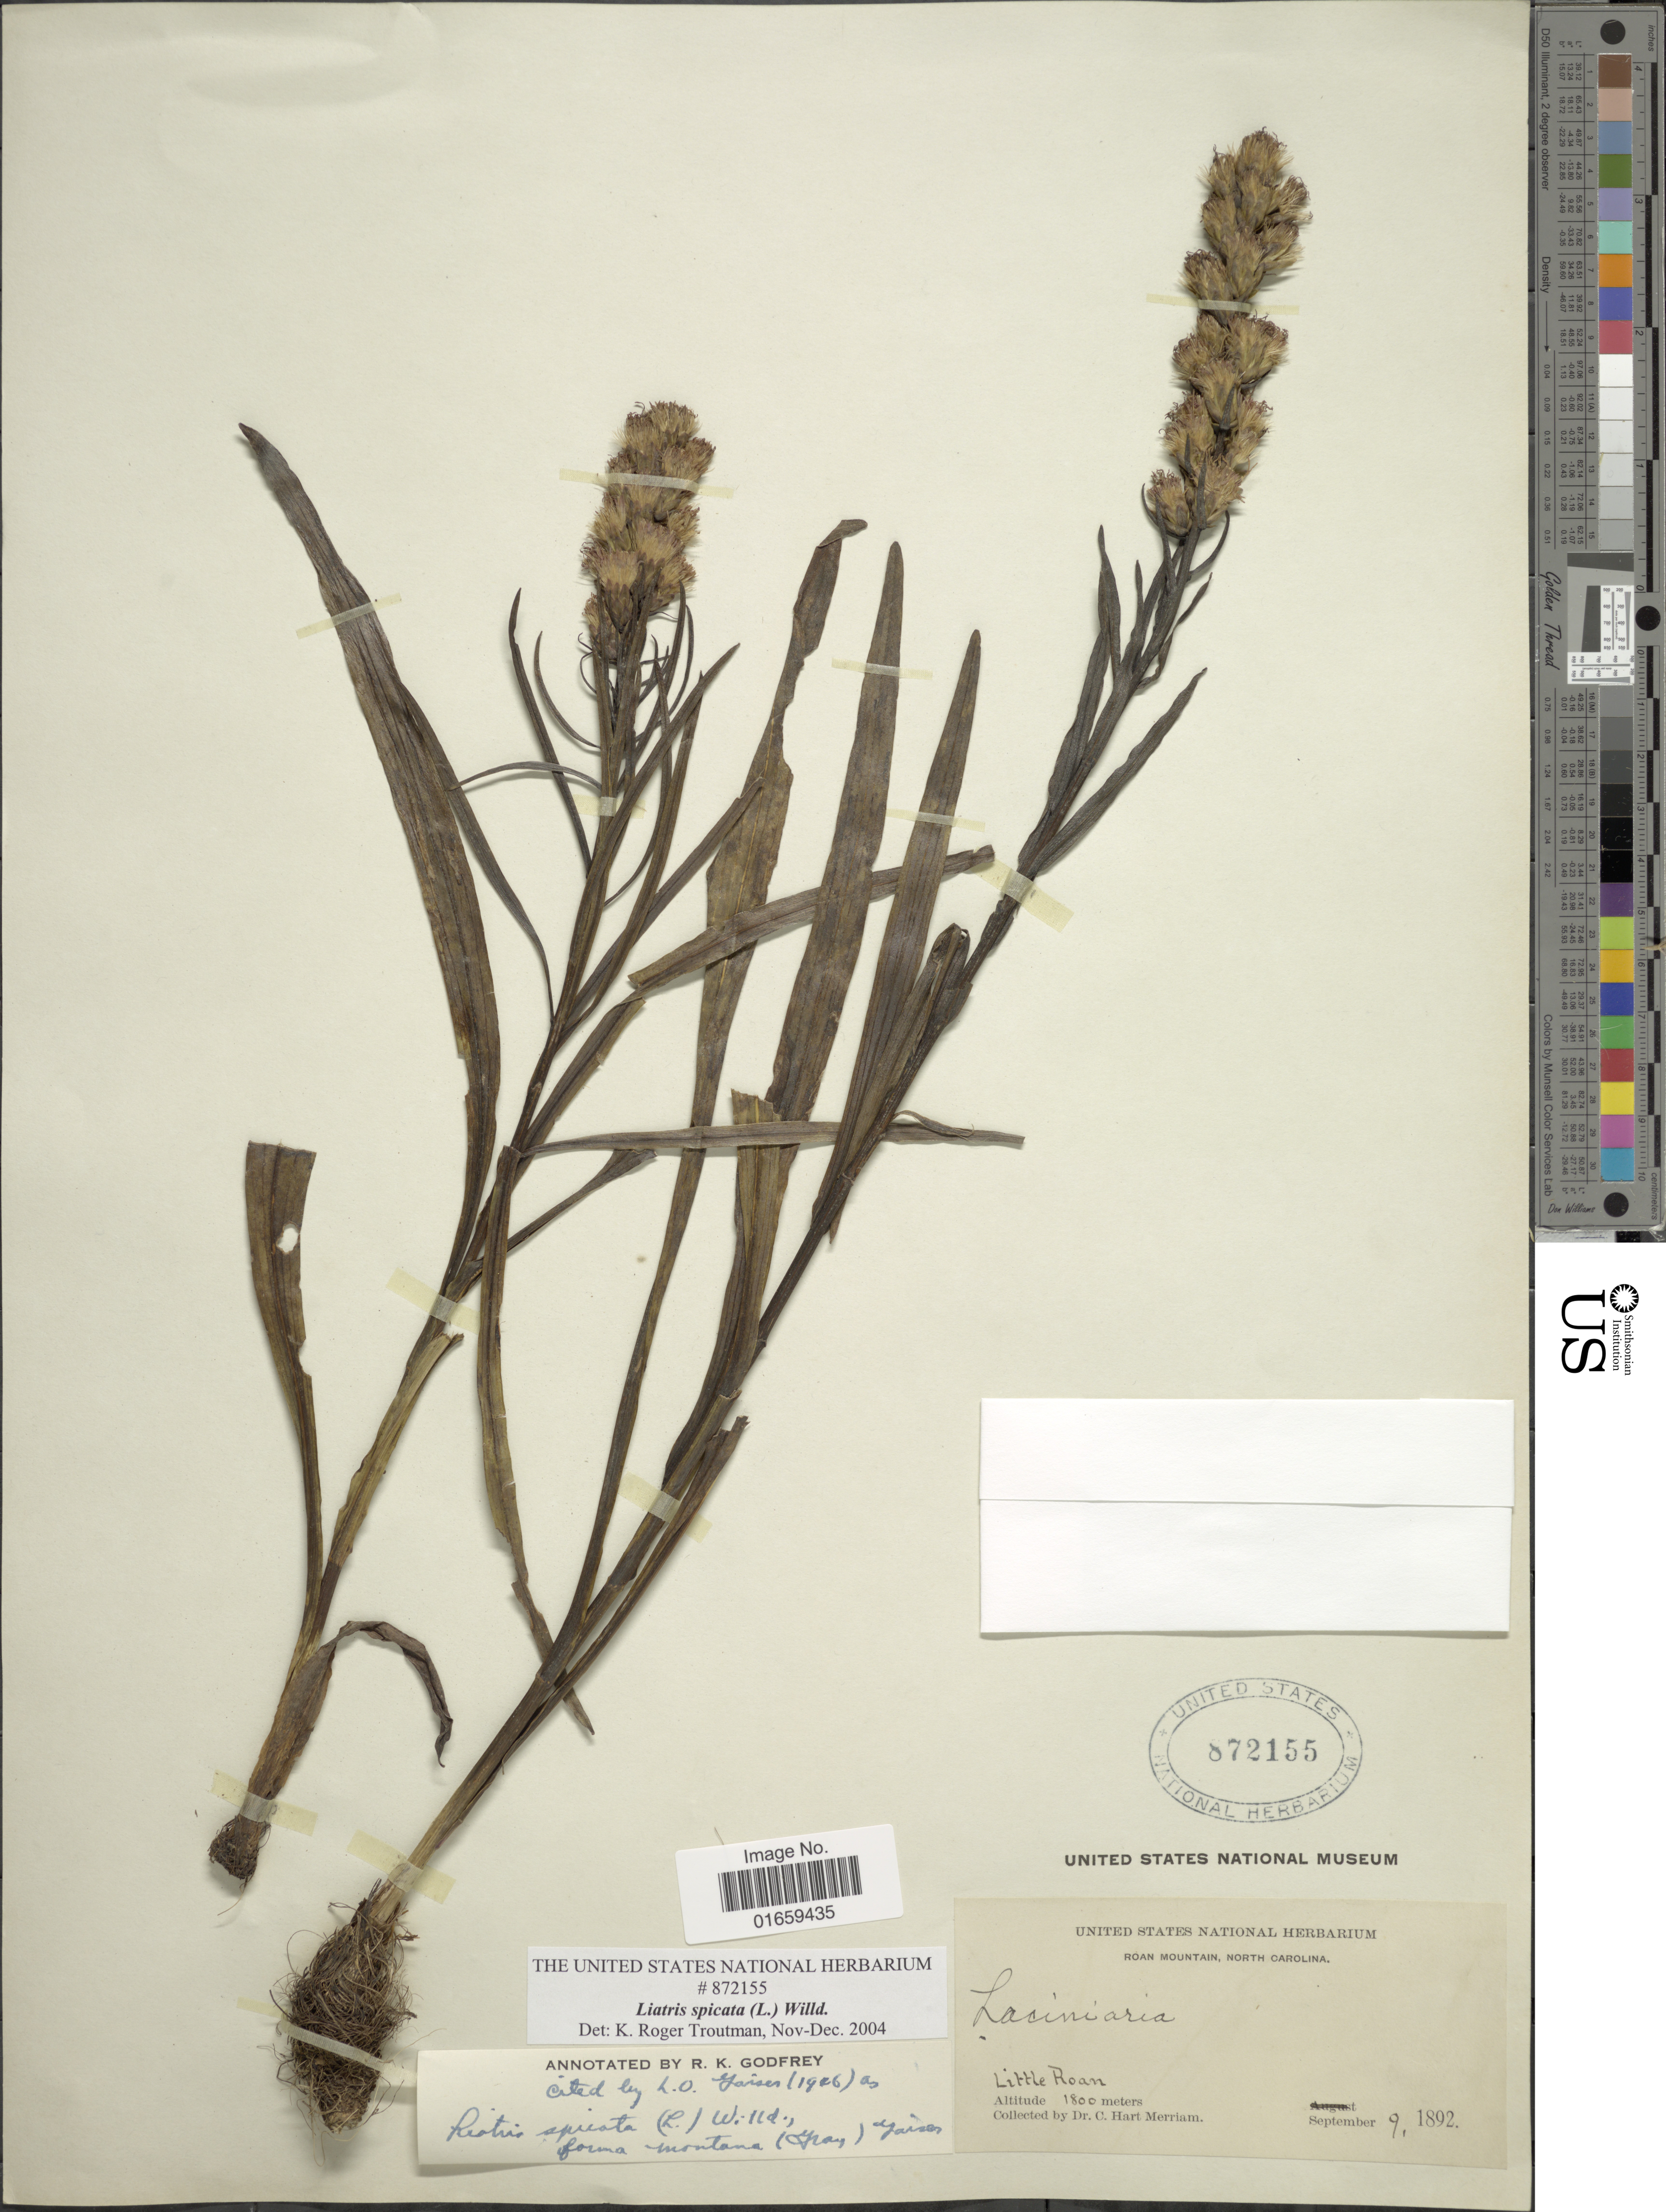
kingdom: Plantae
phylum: Tracheophyta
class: Magnoliopsida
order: Asterales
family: Asteraceae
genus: Liatris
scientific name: Liatris spicata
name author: (L.) Willd.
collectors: C. Merriam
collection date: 1892-09-09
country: United States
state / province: North Carolina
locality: Roan Mountain, North Carolina, Little Roan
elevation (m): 1800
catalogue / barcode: US 872155